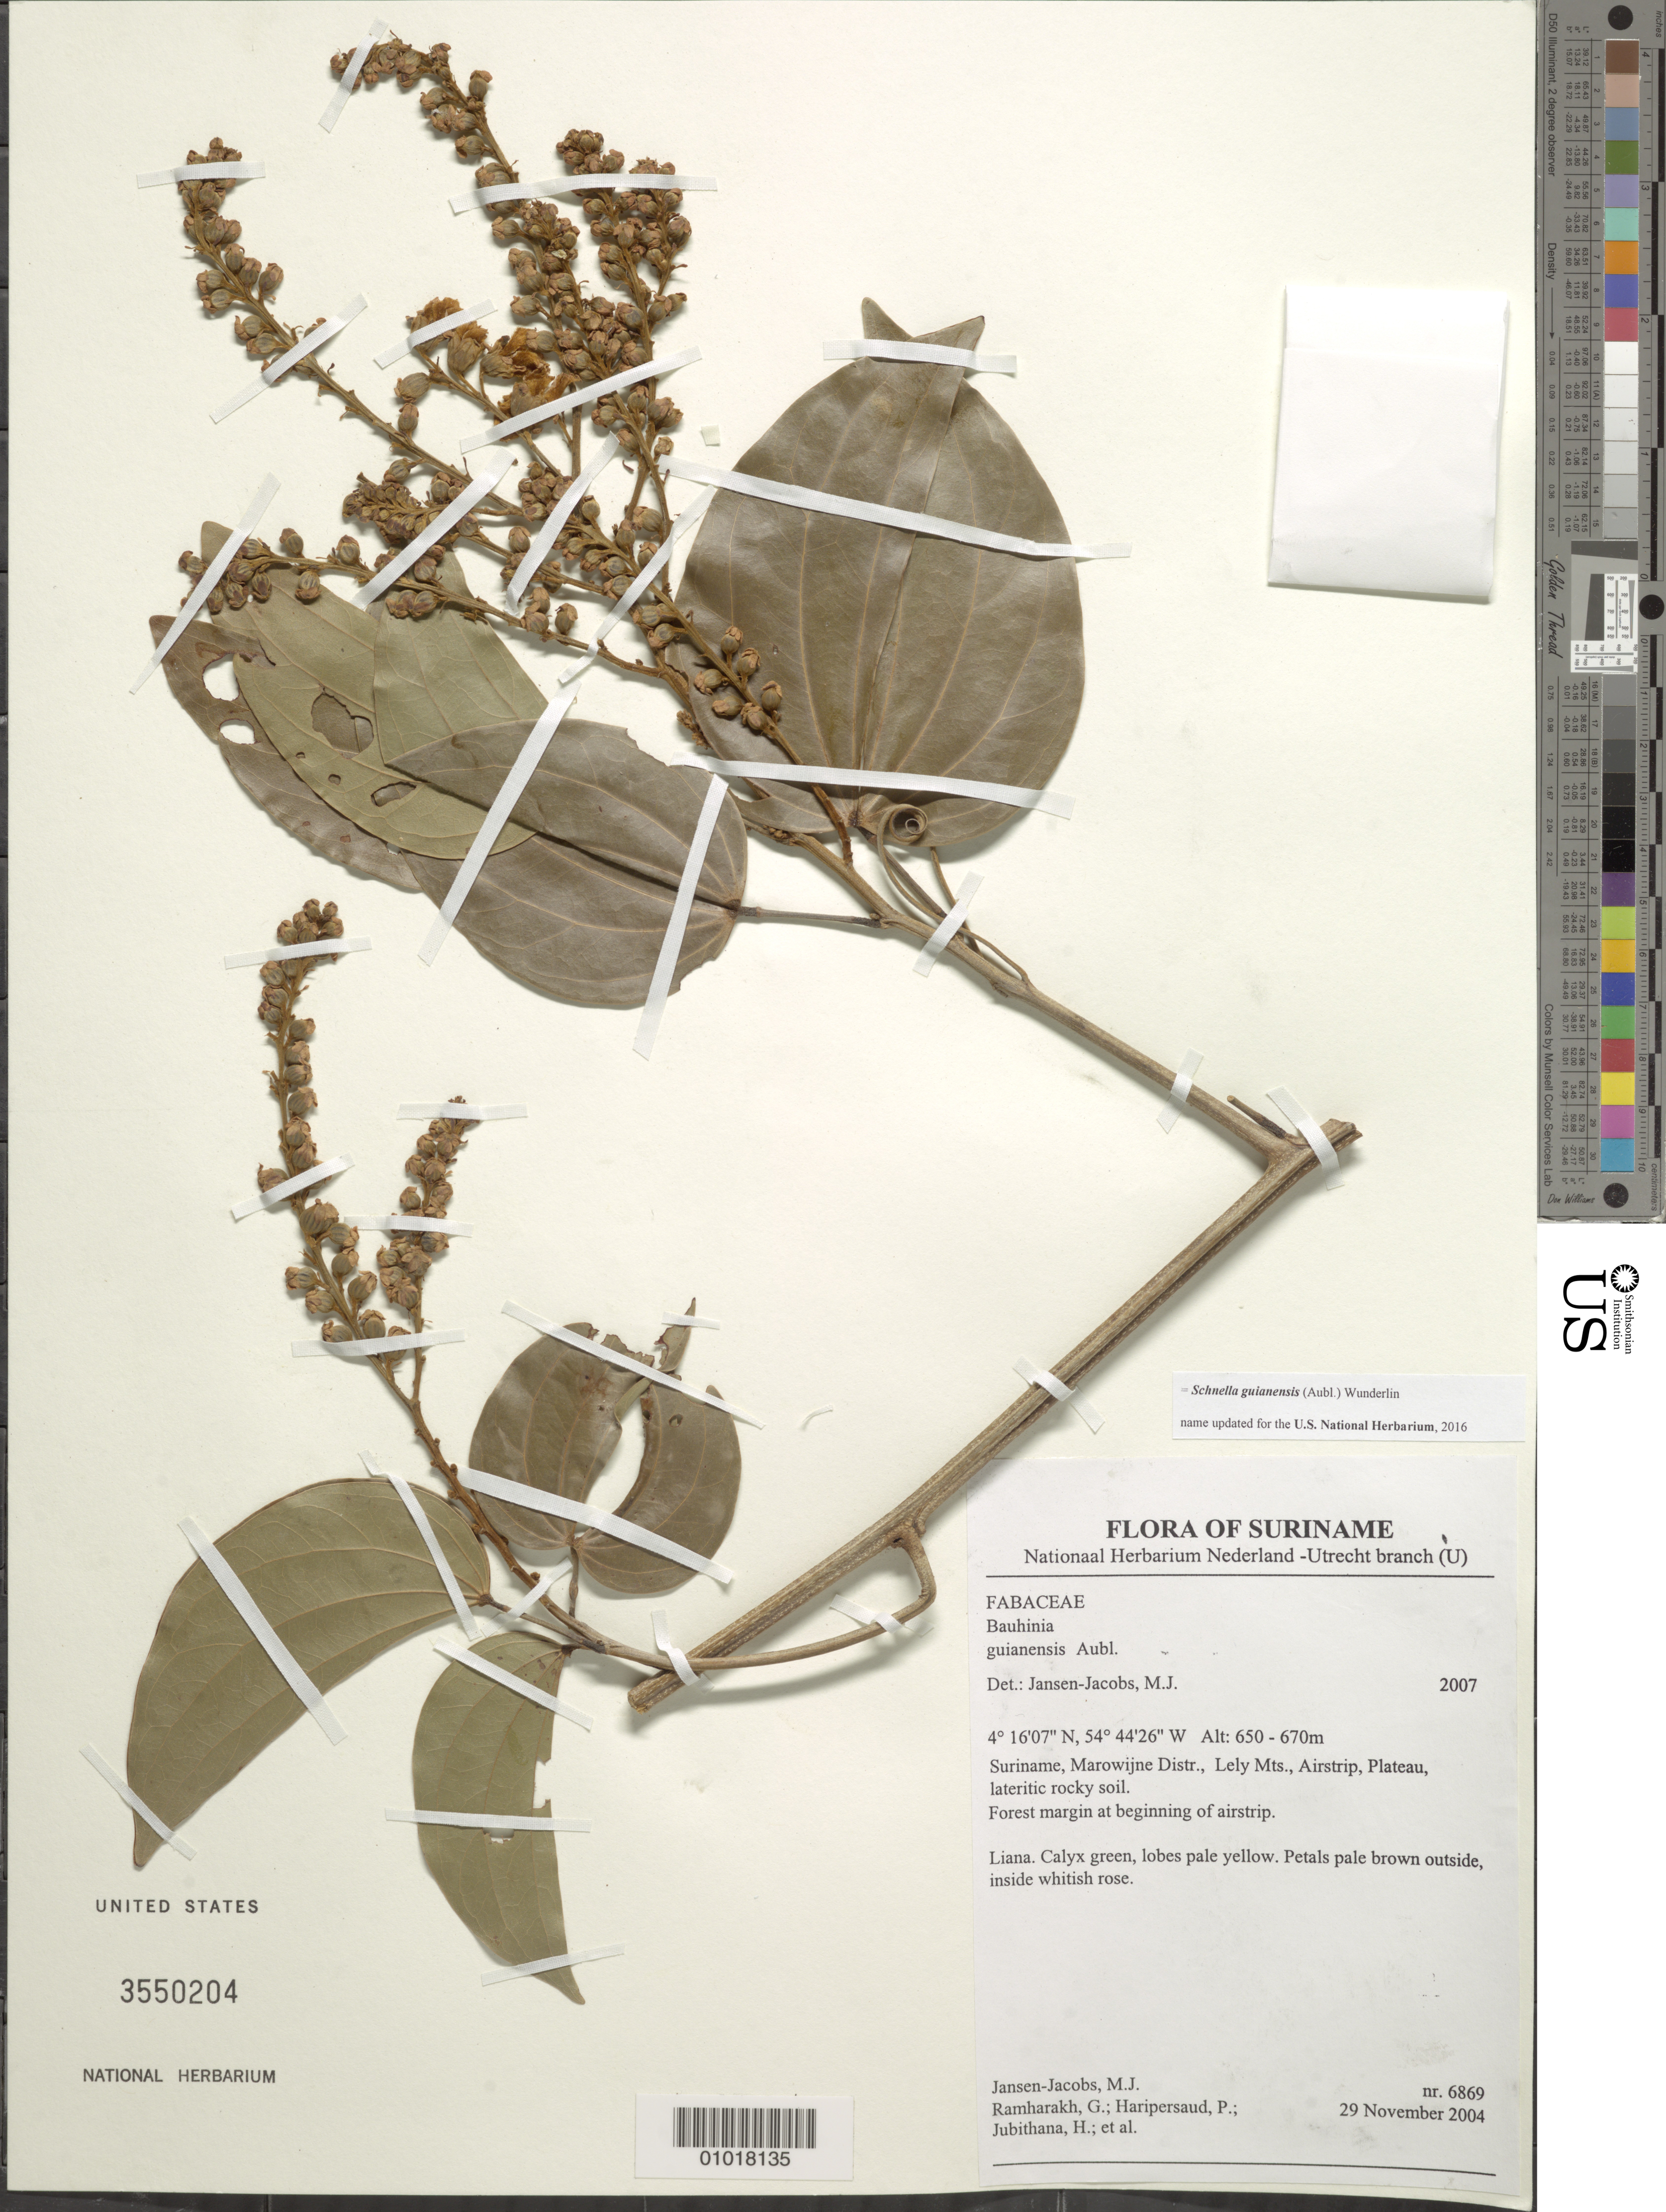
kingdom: Plantae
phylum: Tracheophyta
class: Magnoliopsida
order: Fabales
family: Fabaceae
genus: Schnella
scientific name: Schnella guianensis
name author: (Aubl.) Wunderlin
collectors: M. J. Jansen-Jacobs et al.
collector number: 6869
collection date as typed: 29-Nov-04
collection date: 2004-11-29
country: Suriname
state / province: Marowijne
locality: Lely Mountains, Airstrip, Plateau.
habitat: Lateritic rocky soil. Forest margin at beginning of airstrip.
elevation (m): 650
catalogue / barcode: US 3550204